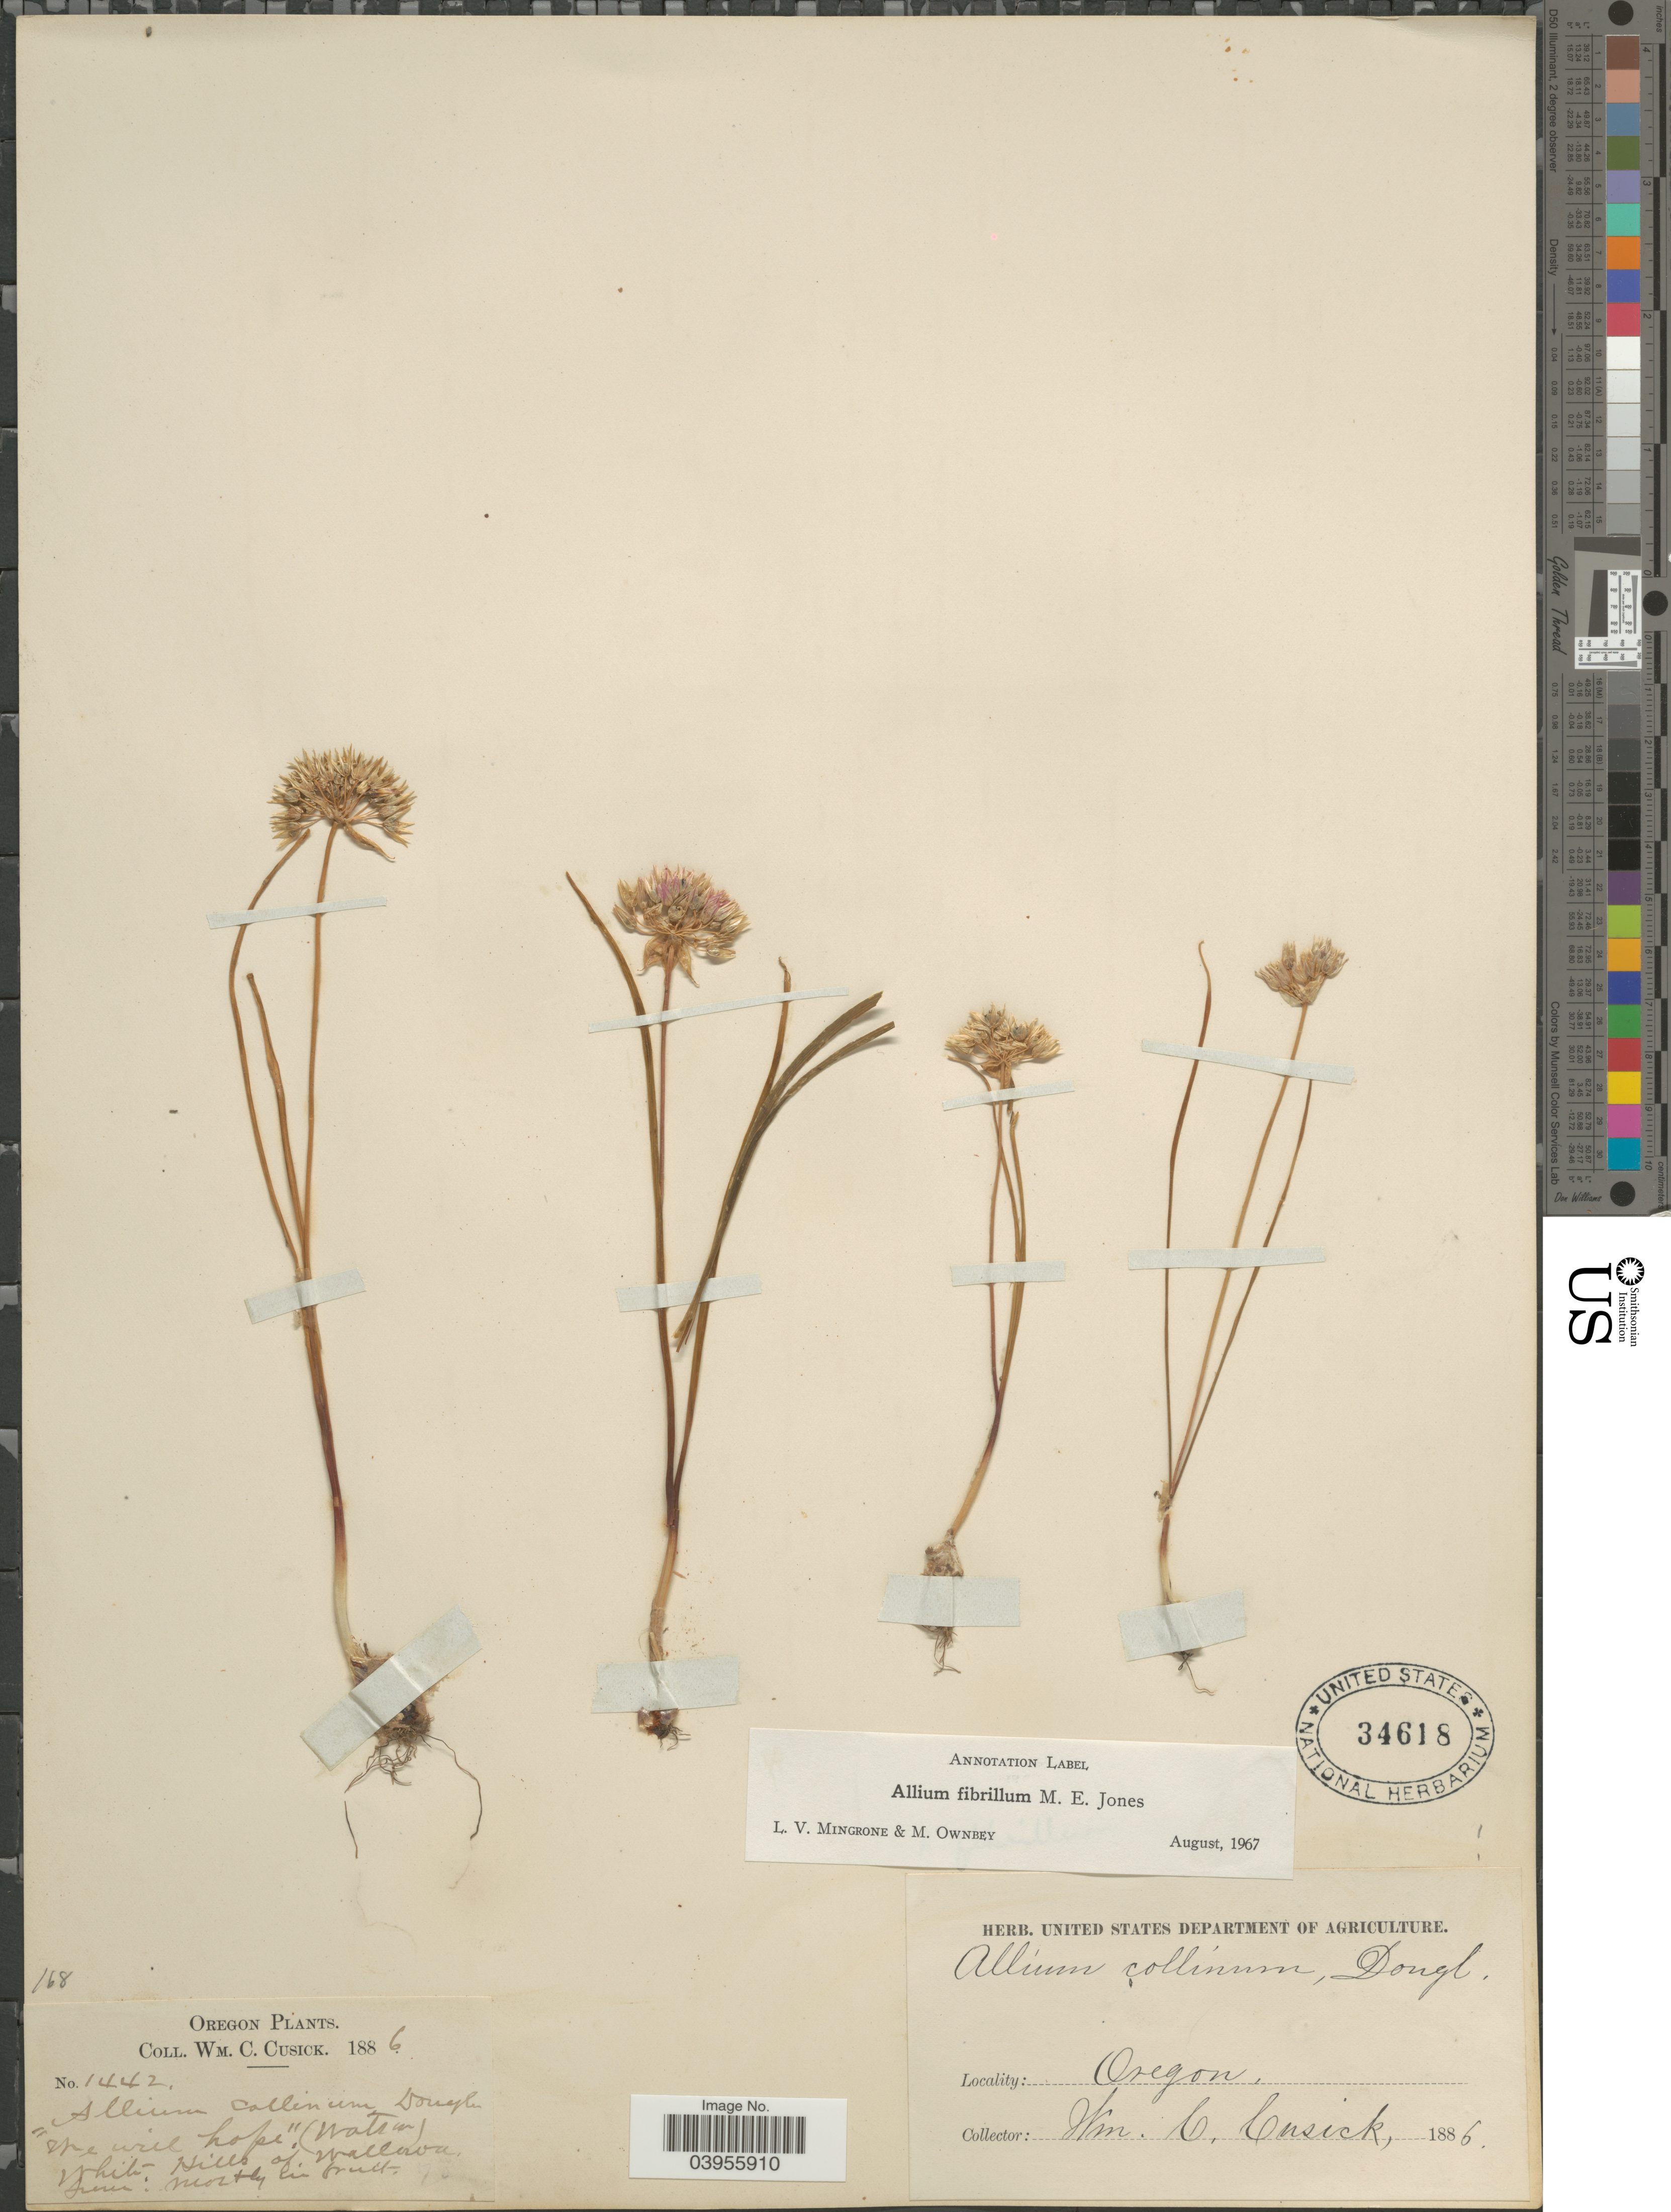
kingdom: Plantae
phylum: Tracheophyta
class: Liliopsida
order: Asparagales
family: Amaryllidaceae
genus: Allium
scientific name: Allium fibrillum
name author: M.E. Jones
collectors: W. C. Cusick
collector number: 1442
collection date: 1886-06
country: United States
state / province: Oregon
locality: Hills of Wallowa.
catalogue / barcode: US 34618